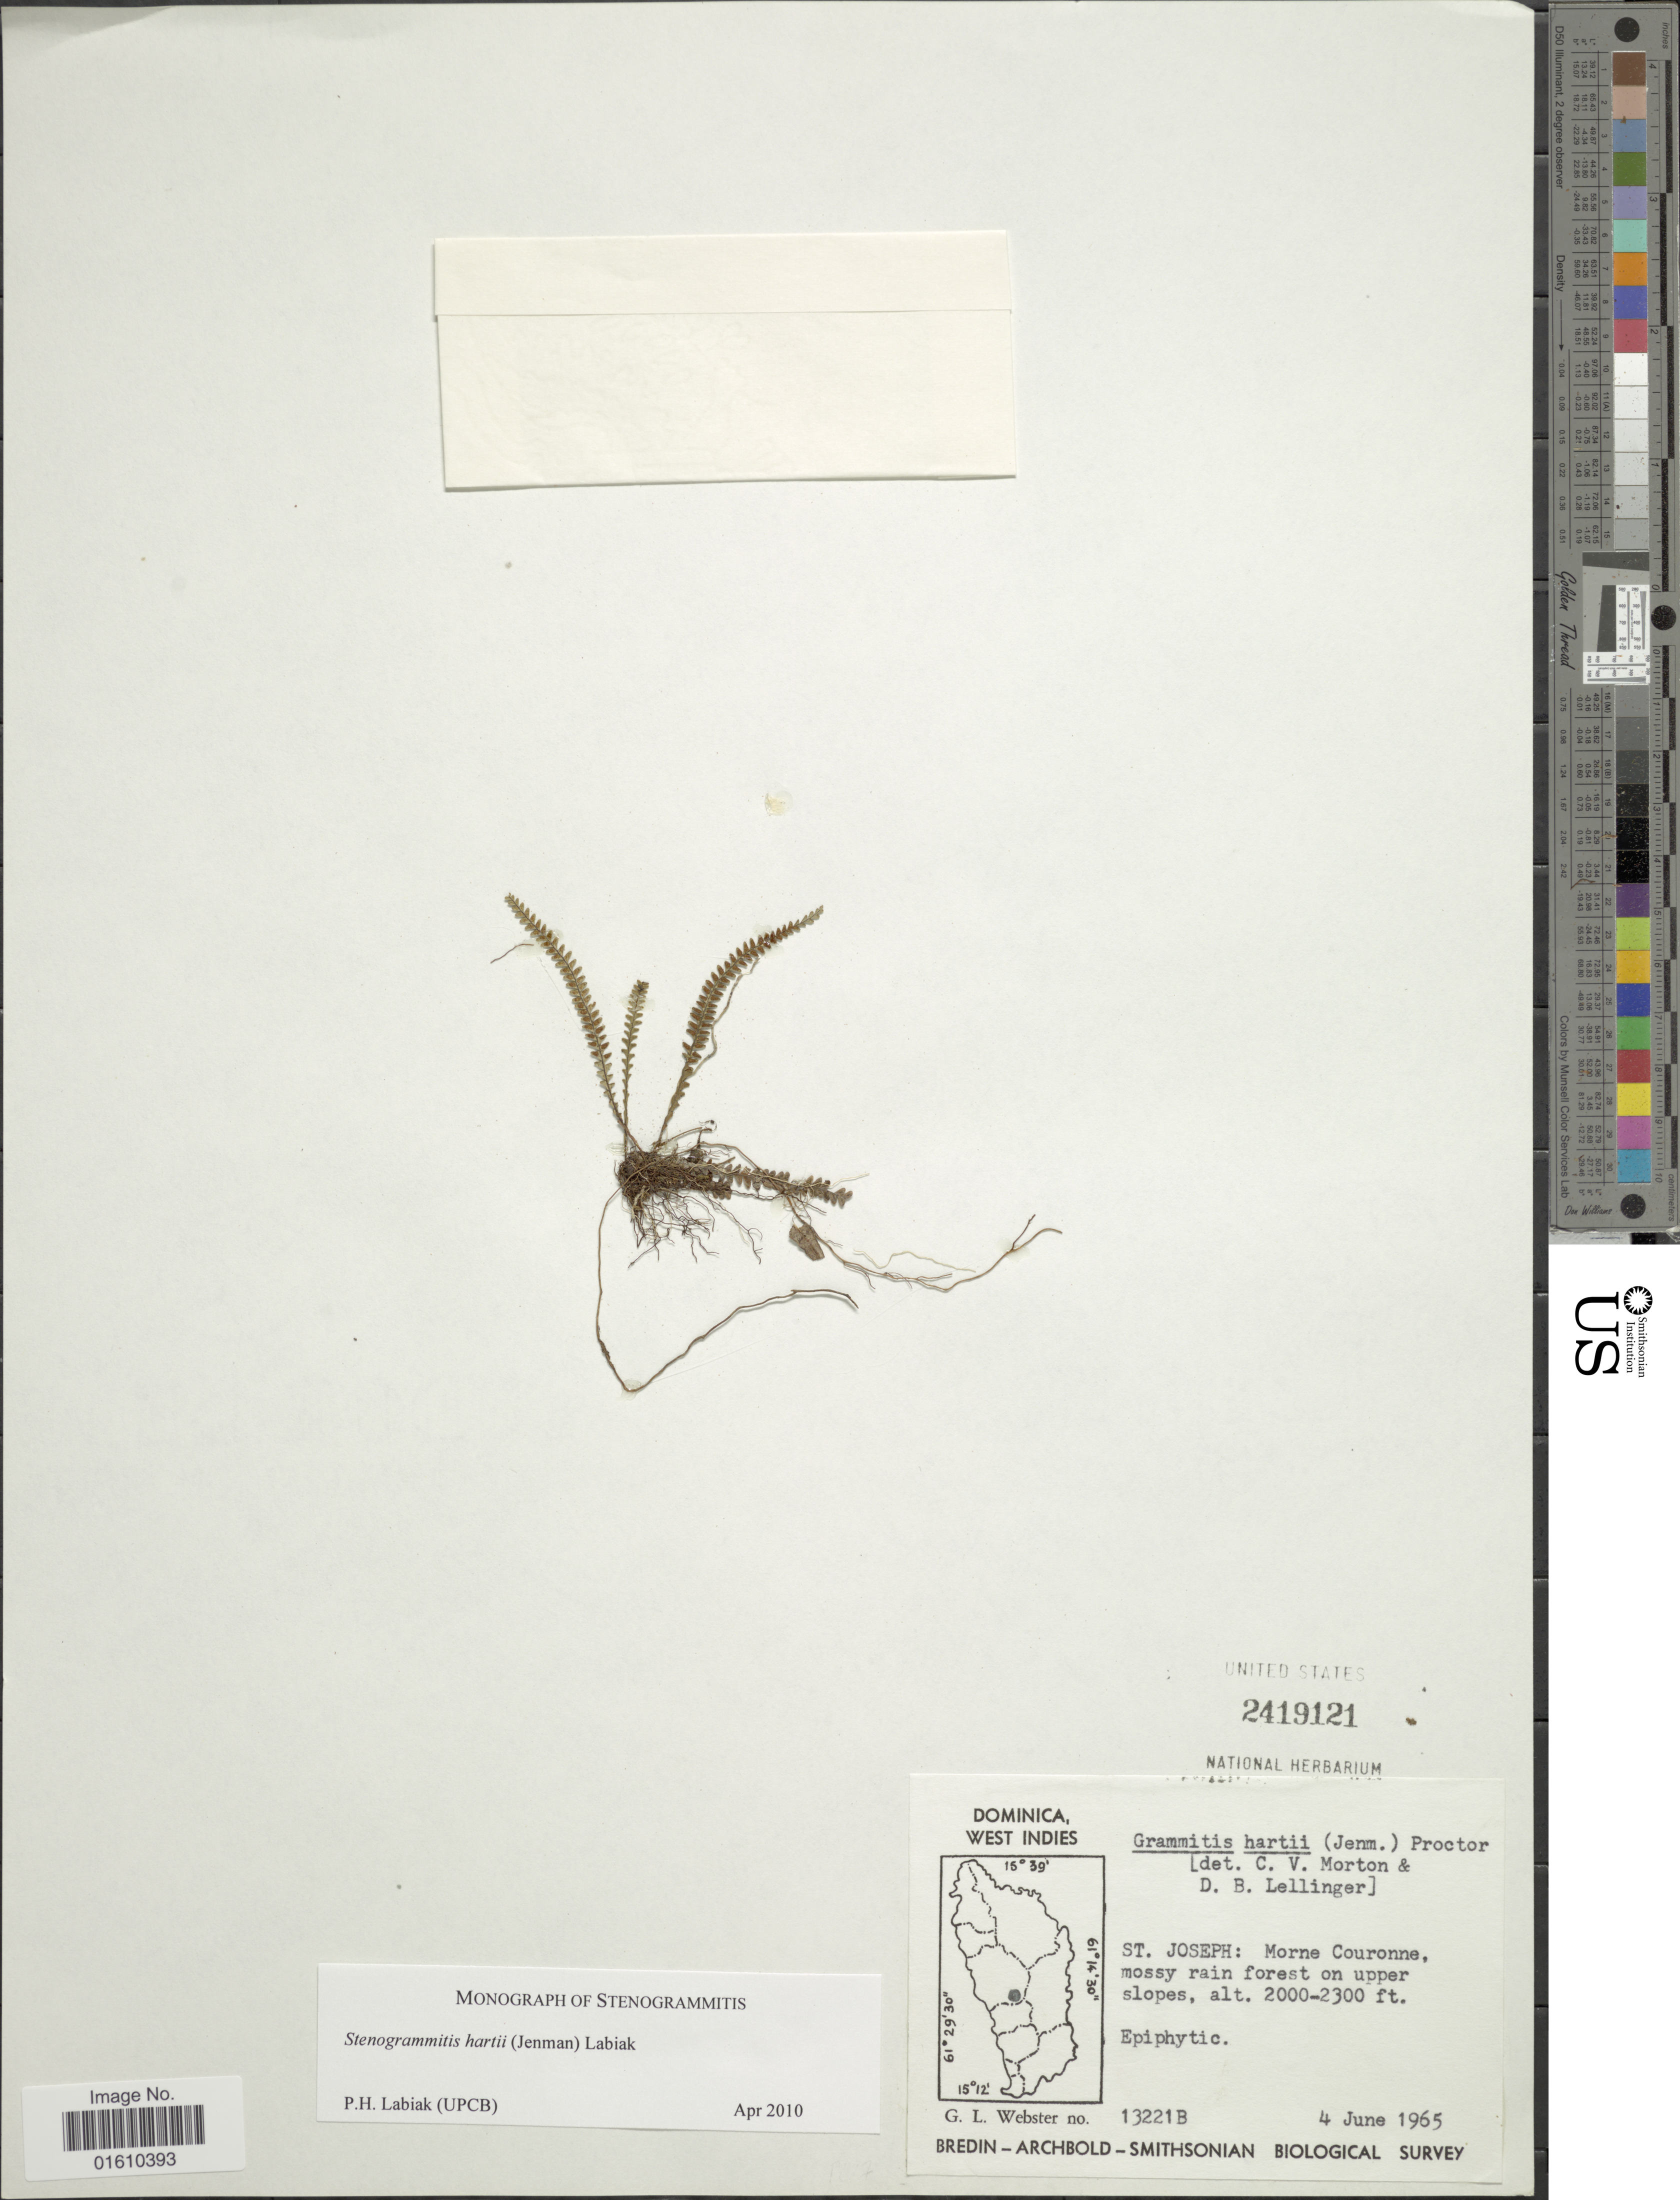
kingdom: Plantae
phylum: Tracheophyta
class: Polypodiopsida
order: Polypodiales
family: Polypodiaceae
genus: Stenogrammitis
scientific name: Stenogrammitis hartii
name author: (Jenman) Labiak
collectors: G. L. Webster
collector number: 13221B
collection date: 1965-06-04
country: Dominica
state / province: St. Joseph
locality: West Indies, Morne Couronne, mossy rain forest on upper slopes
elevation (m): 610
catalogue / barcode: US 2419121